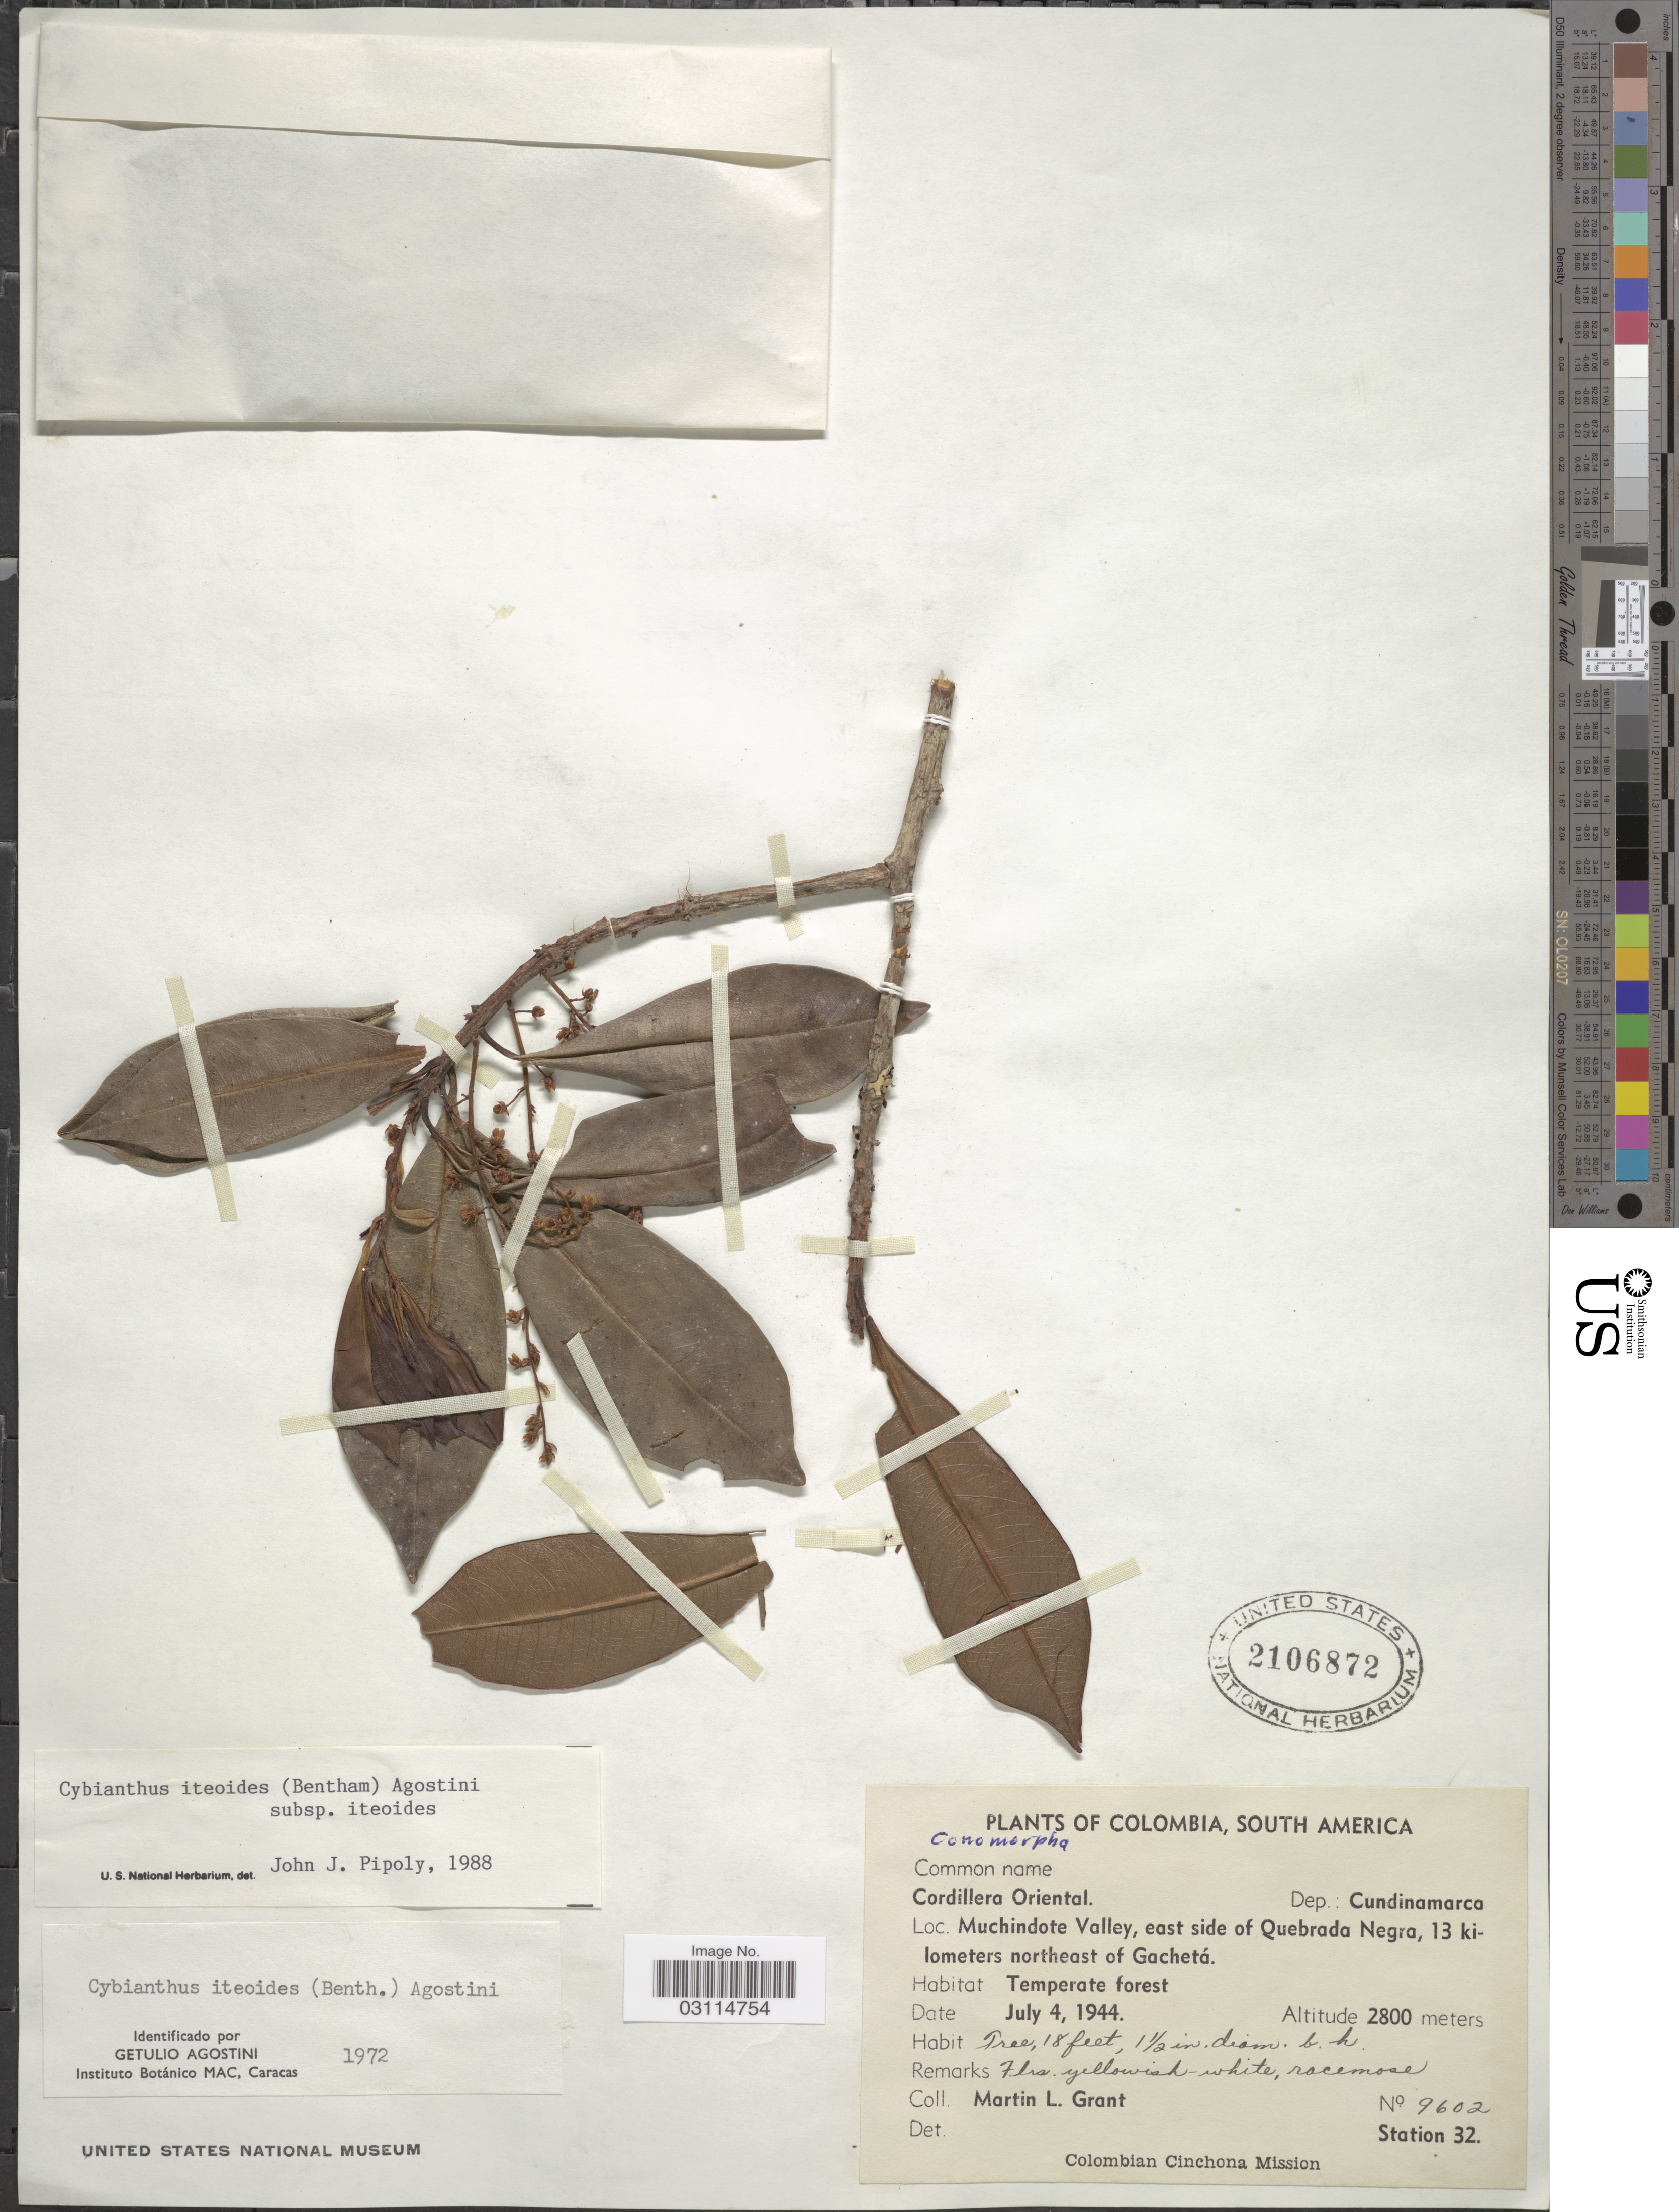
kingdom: Plantae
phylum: Tracheophyta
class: Magnoliopsida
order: Ericales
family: Primulaceae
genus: Cybianthus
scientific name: Cybianthus iteoides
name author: (Benth.) G. Agostini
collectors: M. L. Grant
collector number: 9602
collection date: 1944-07-04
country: Colombia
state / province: Cundinamarca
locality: Cordillera Oriental, Dep.: Cundinamarca. Muchindote Valley, east side of Quebrada Negra, 13 kilometers northeast of Gachetá. Station 32.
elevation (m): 2800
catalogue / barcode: US 2106872